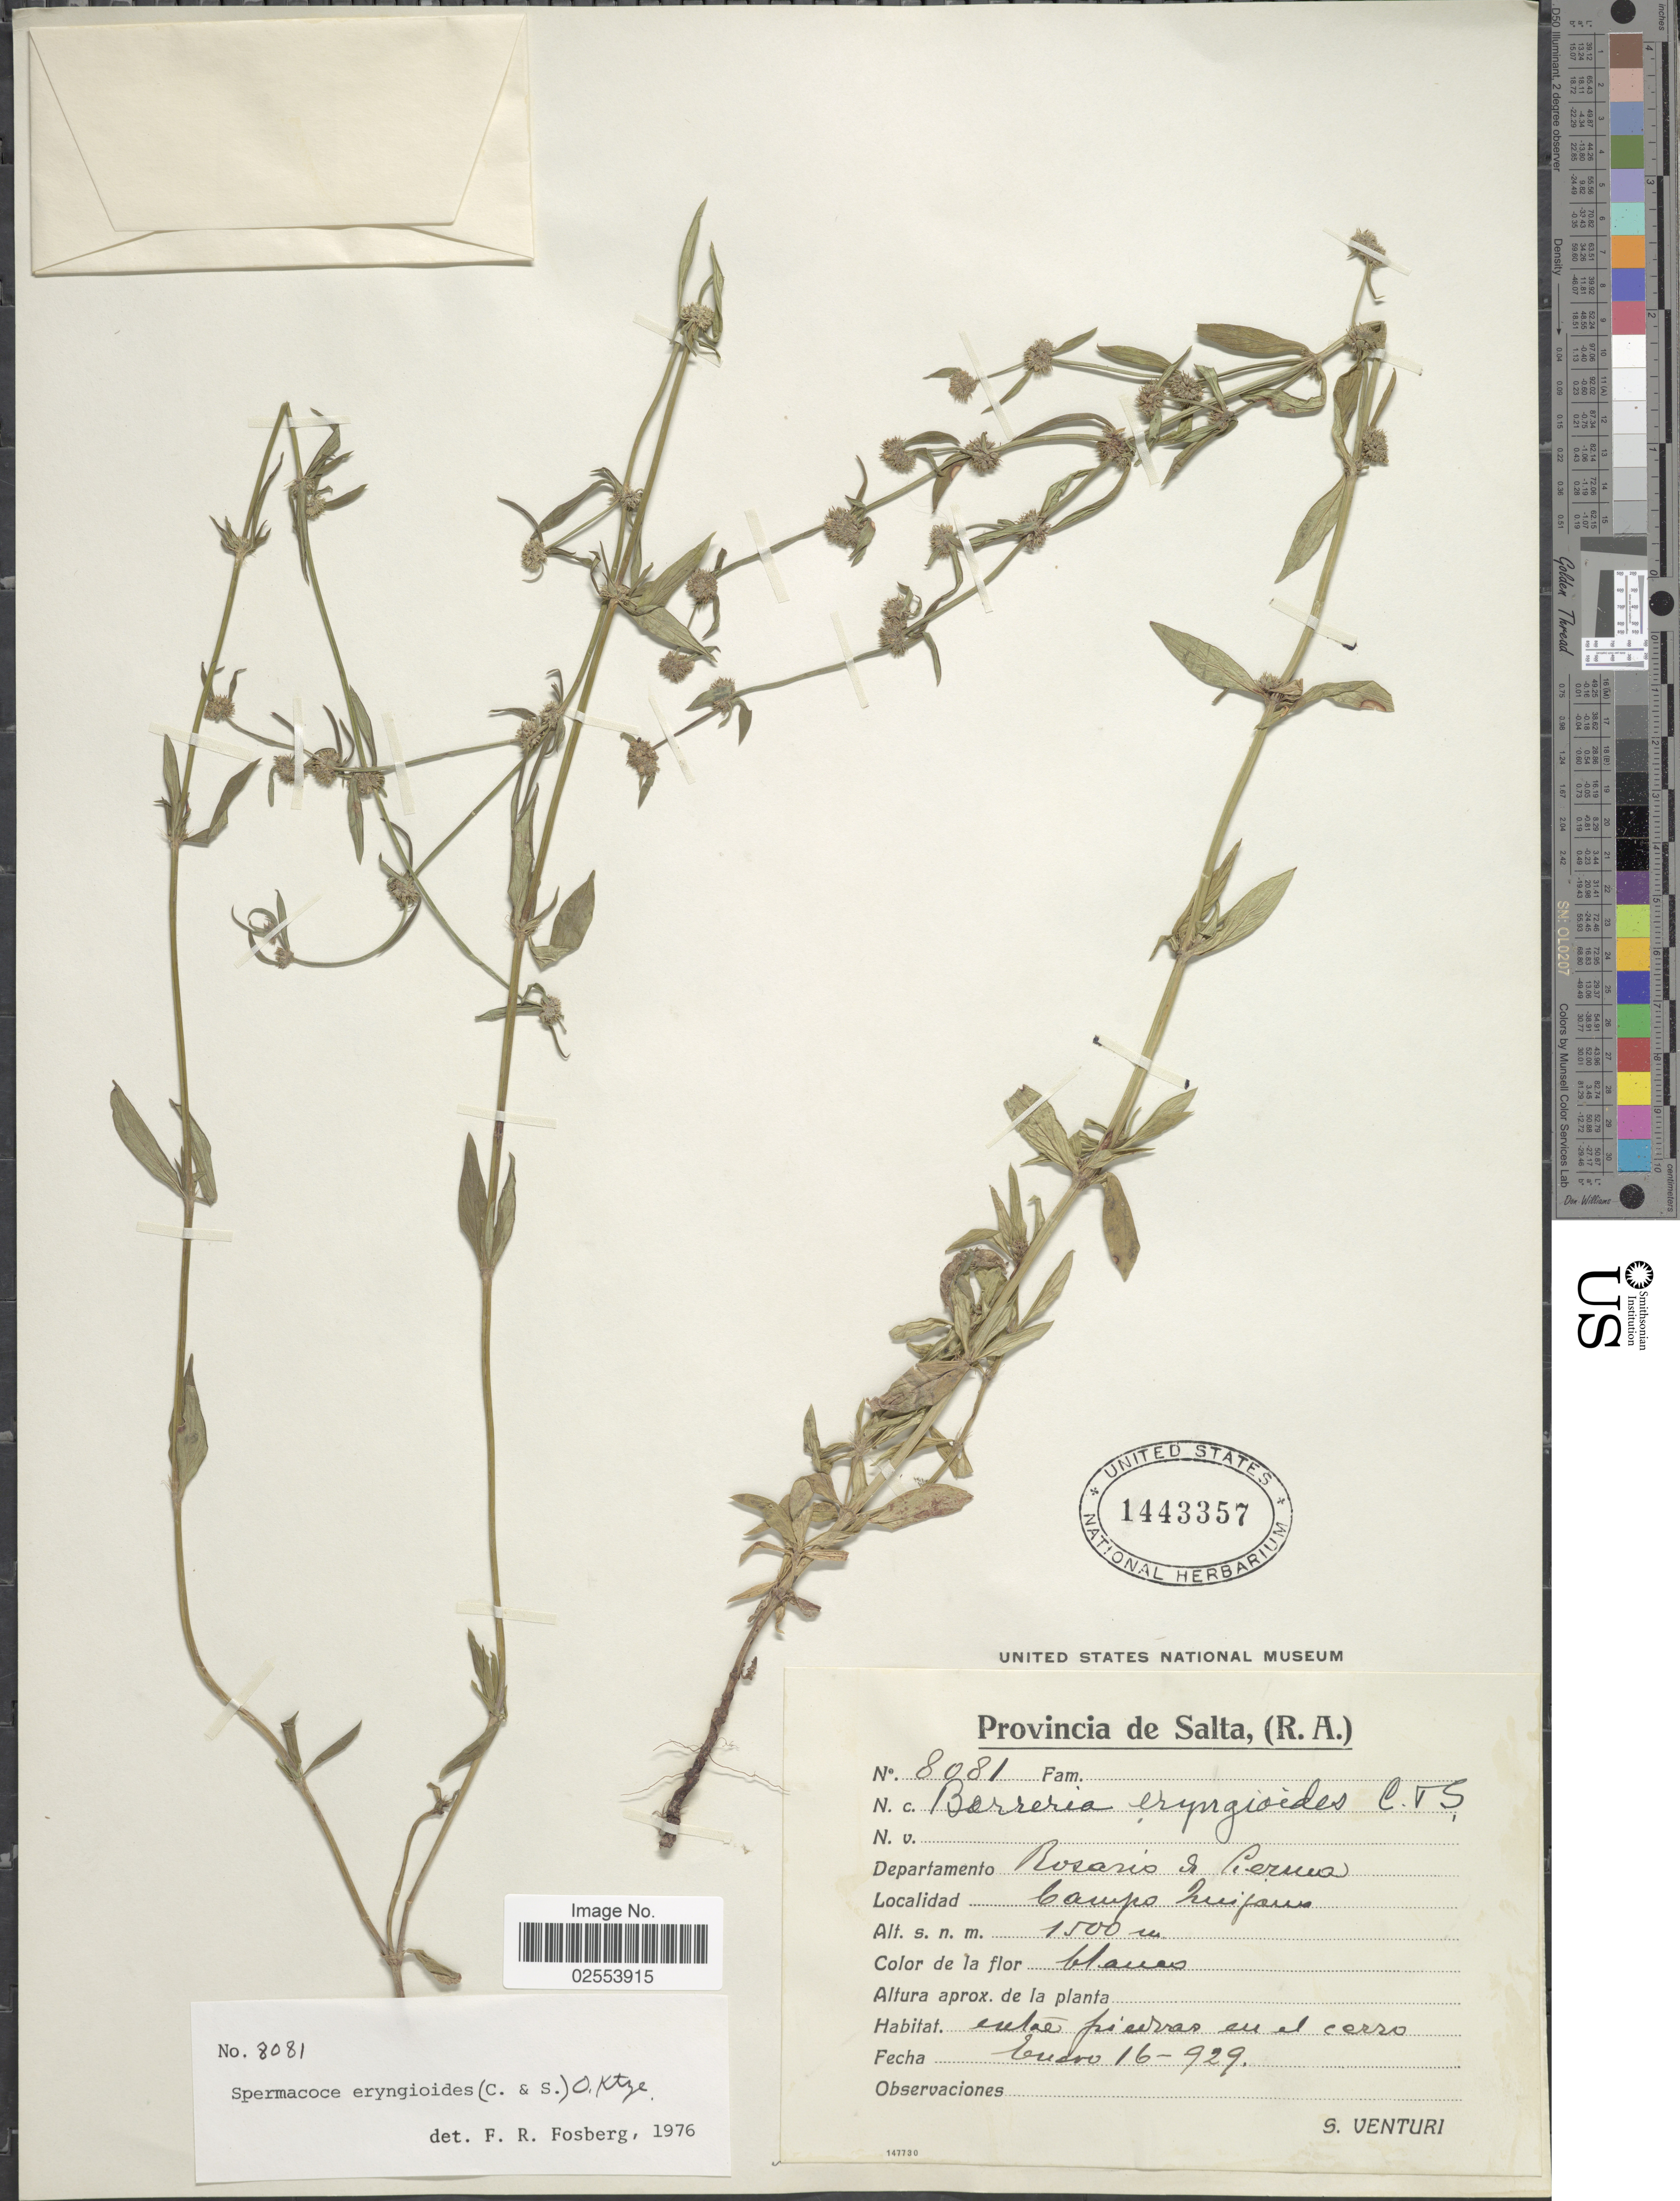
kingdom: Plantae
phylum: Tracheophyta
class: Magnoliopsida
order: Gentianales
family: Rubiaceae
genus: Spermacoce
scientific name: Spermacoce eryngioides var. eryngioides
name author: (Cham. & Schltdl.) Kuntze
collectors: S. Venturi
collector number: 8081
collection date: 1929-01-16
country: Argentina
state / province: Salta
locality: Departamento Rosario de Lerma, Campo Quijano, entre piedras en el cerro.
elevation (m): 1500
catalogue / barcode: US 1443357